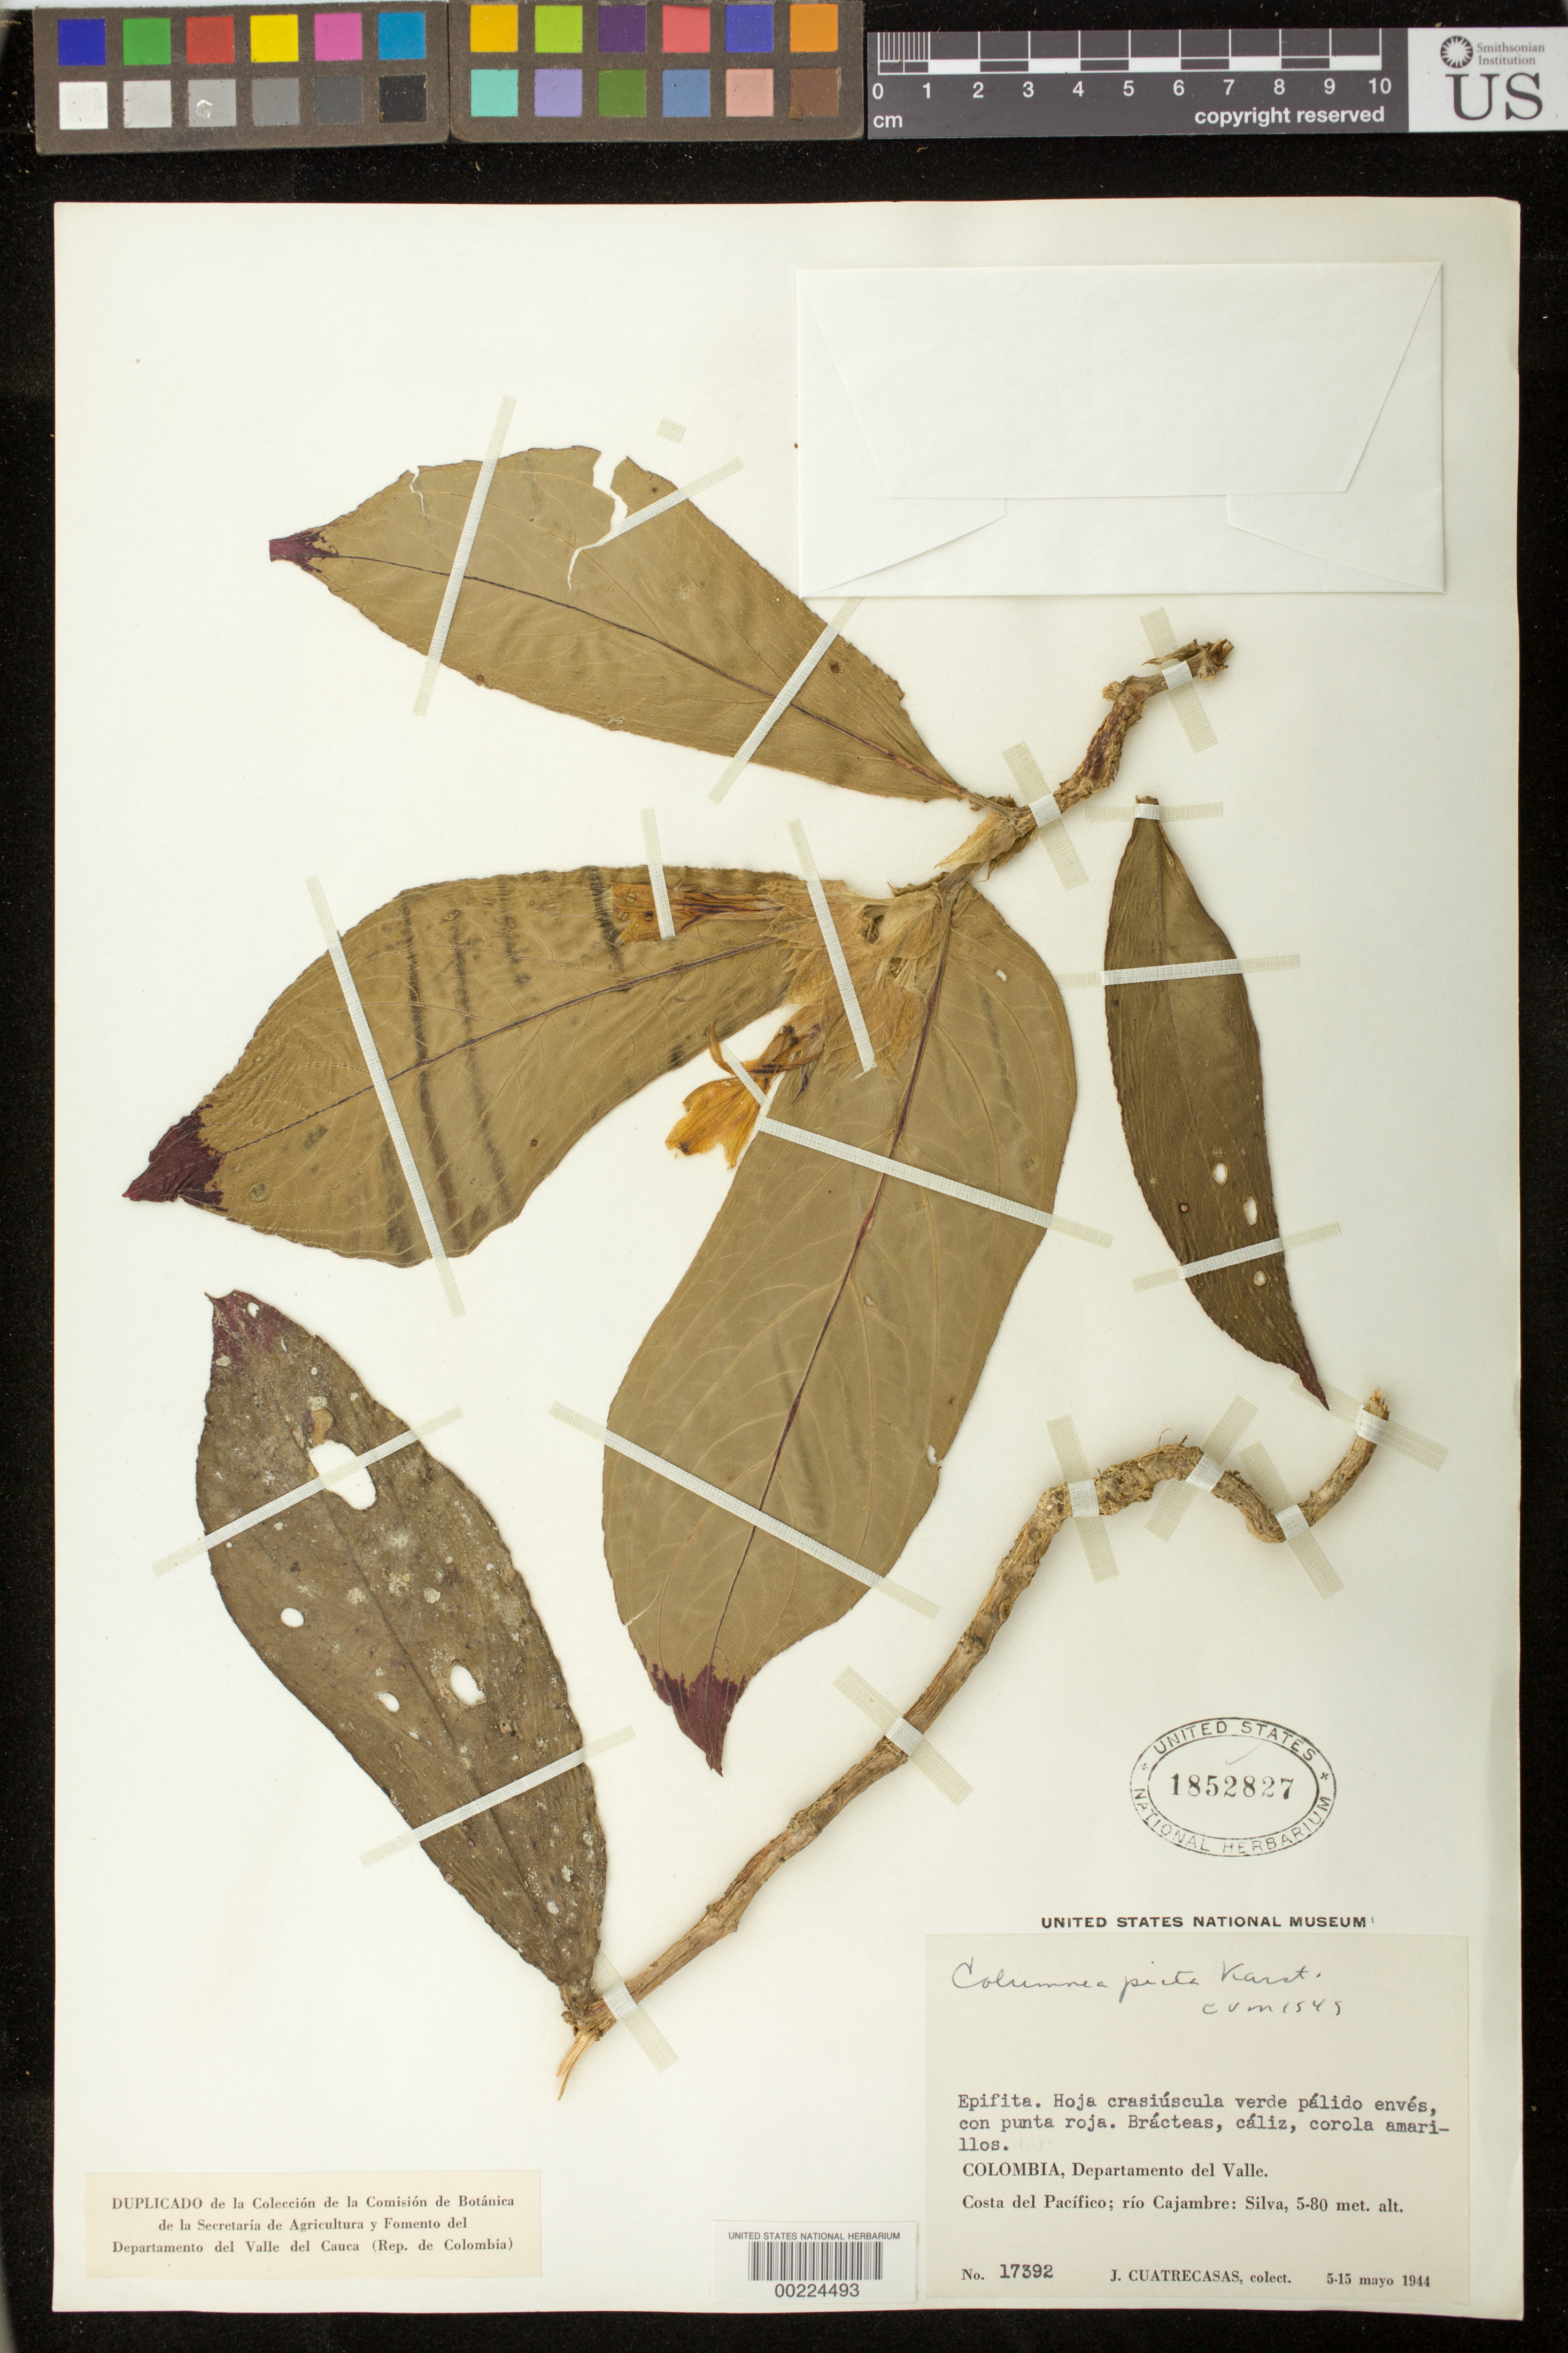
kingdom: Plantae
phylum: Tracheophyta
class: Magnoliopsida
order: Lamiales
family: Gesneriaceae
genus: Columnea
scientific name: Columnea karsteniana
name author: Singh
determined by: Skog, Laurence E.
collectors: J. Cuatrecasas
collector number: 17392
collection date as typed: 5-15 May 1944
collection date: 1944-05-05/1944-05-15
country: Colombia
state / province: Valle del Cauca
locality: Costa del Pacífico; río Cajambre: Silva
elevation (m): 5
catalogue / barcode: US 1852827